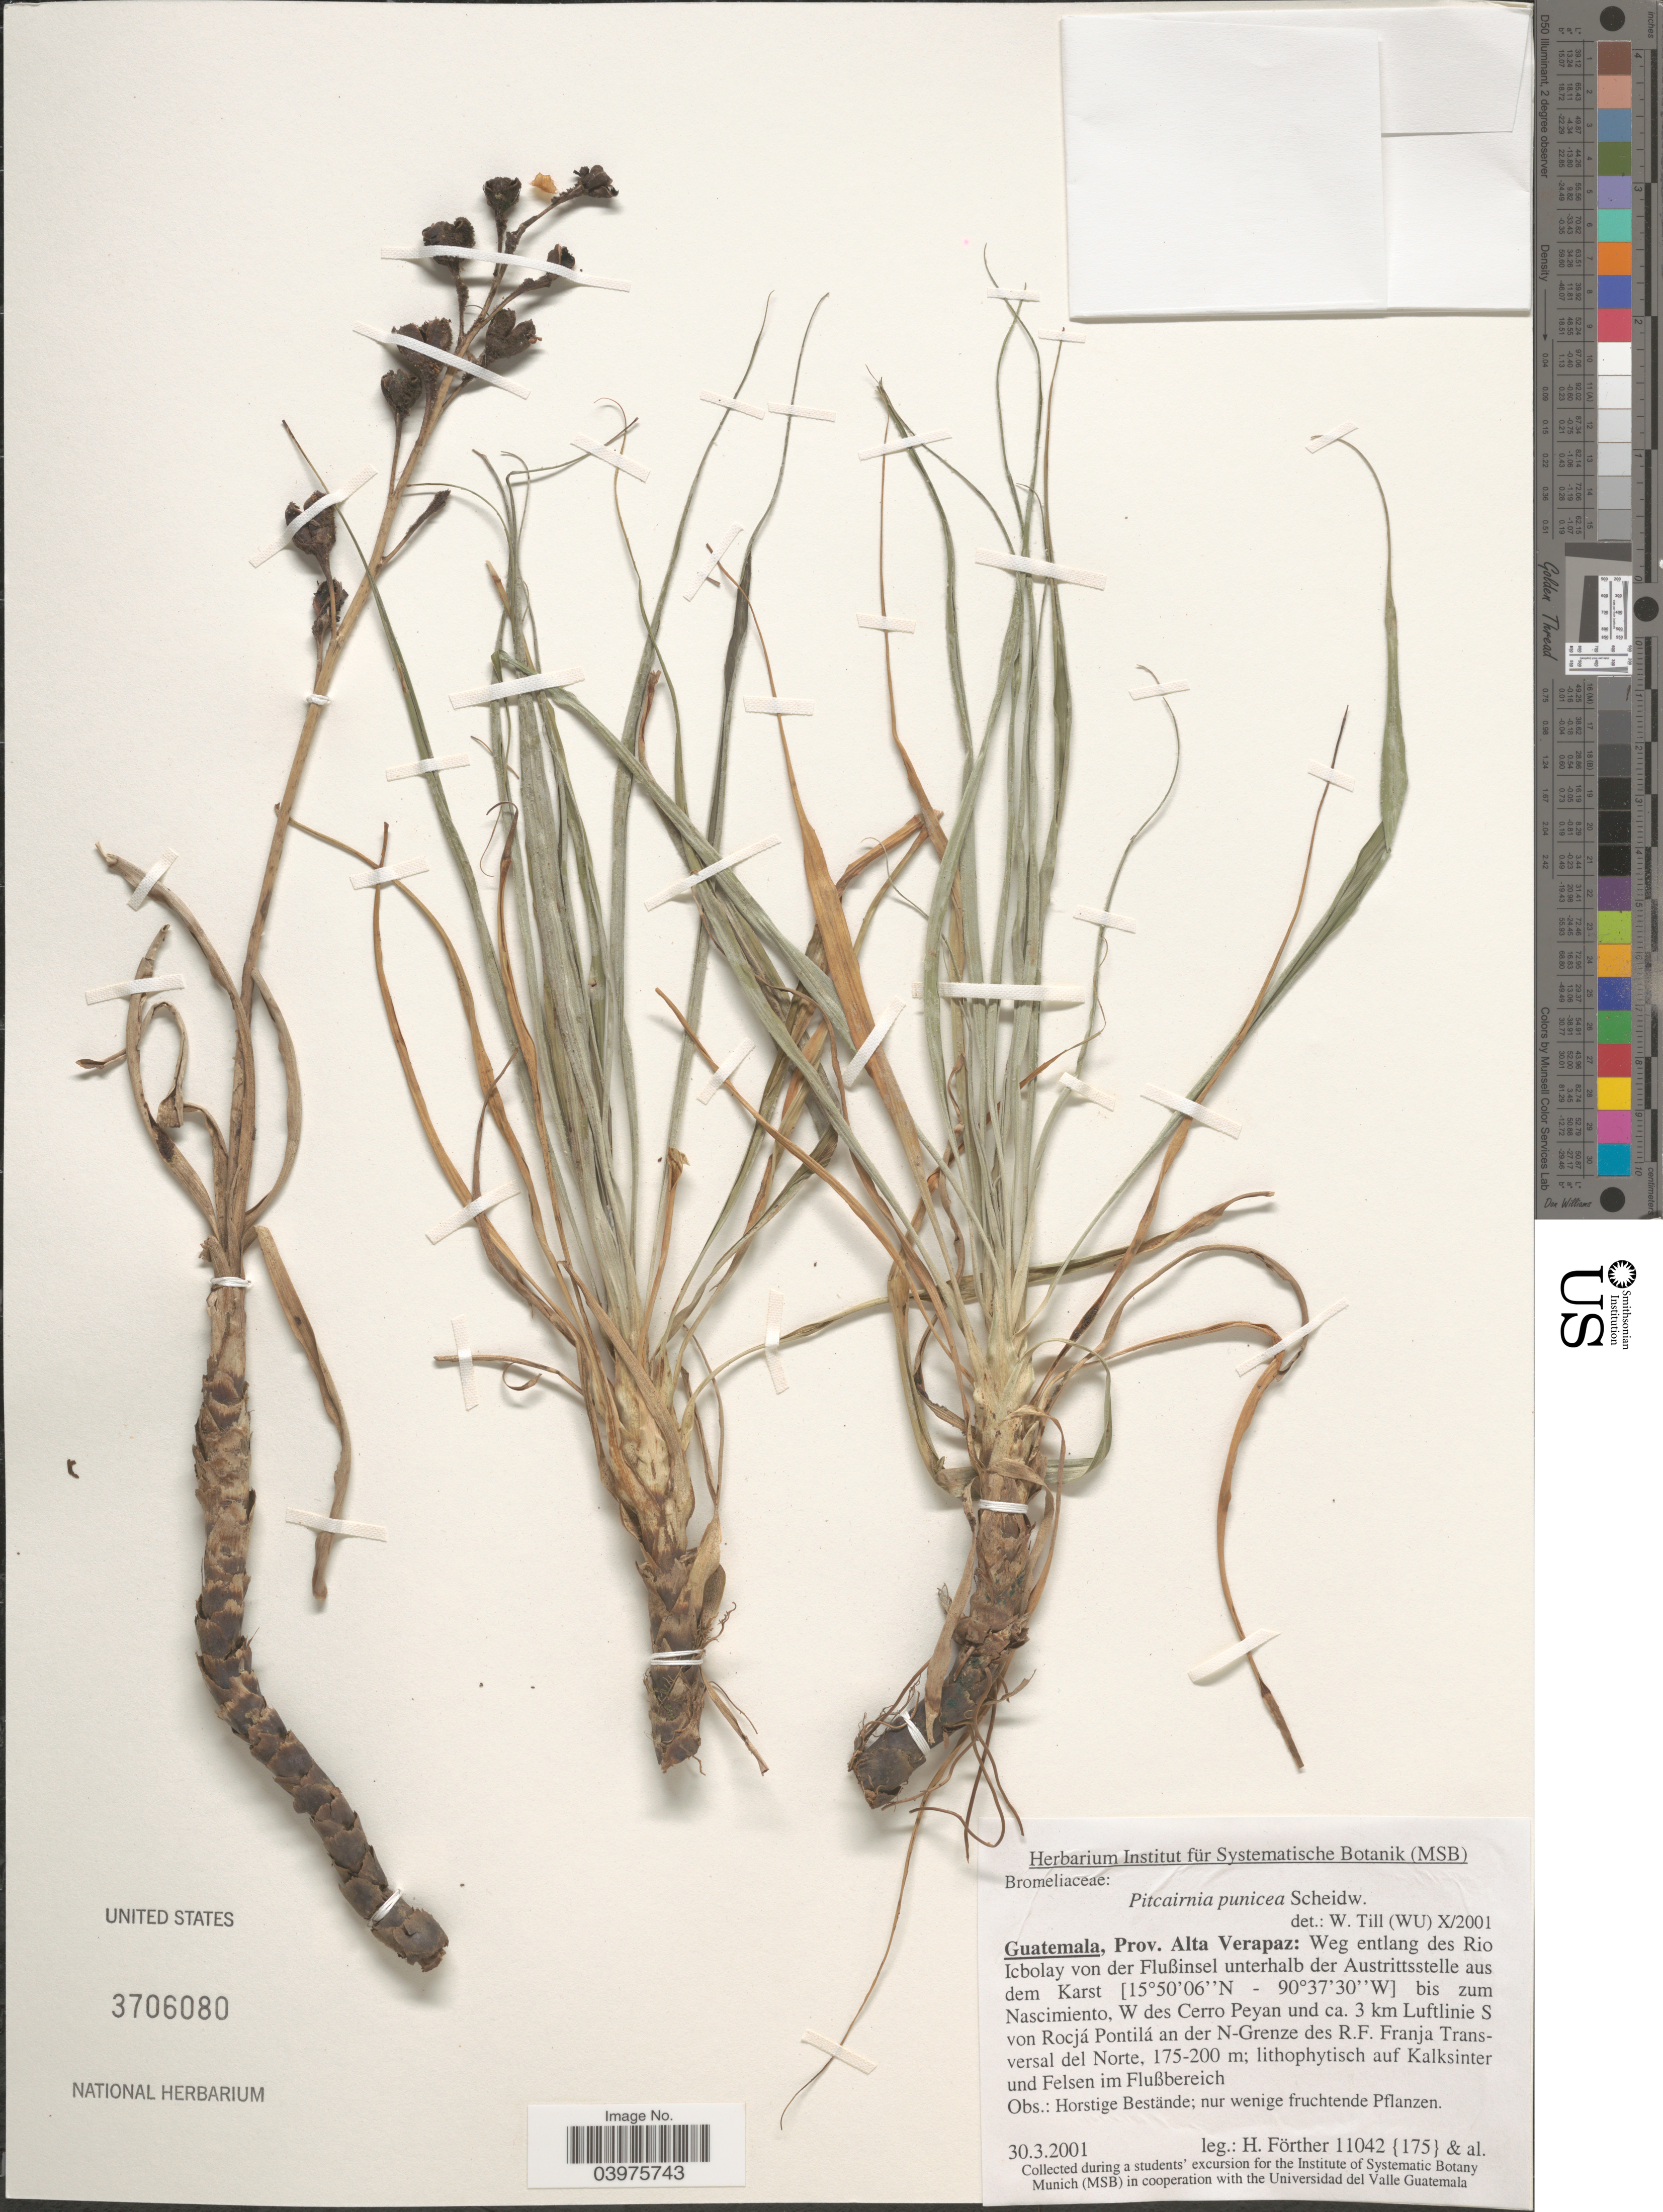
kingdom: Plantae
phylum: Tracheophyta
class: Liliopsida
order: Poales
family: Bromeliaceae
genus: Pitcairnia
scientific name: Pitcairnia punicea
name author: Scheidw.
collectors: H. Förther & et al.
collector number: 11042{175}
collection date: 2001-03-30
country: Guatemala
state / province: Alta Verapaz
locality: Weg entlang des Rio Icbolay von der Flußinsel unterhalb der Austrittsstelle aus dem Karst bis zum Nascimiento, W des Cerro Peyan und ca. 3 km Luftlinie S von Rocjá Pontilá an der N-Grenze des R.F. Franja Transversal del Norte.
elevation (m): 175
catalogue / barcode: US 3706080